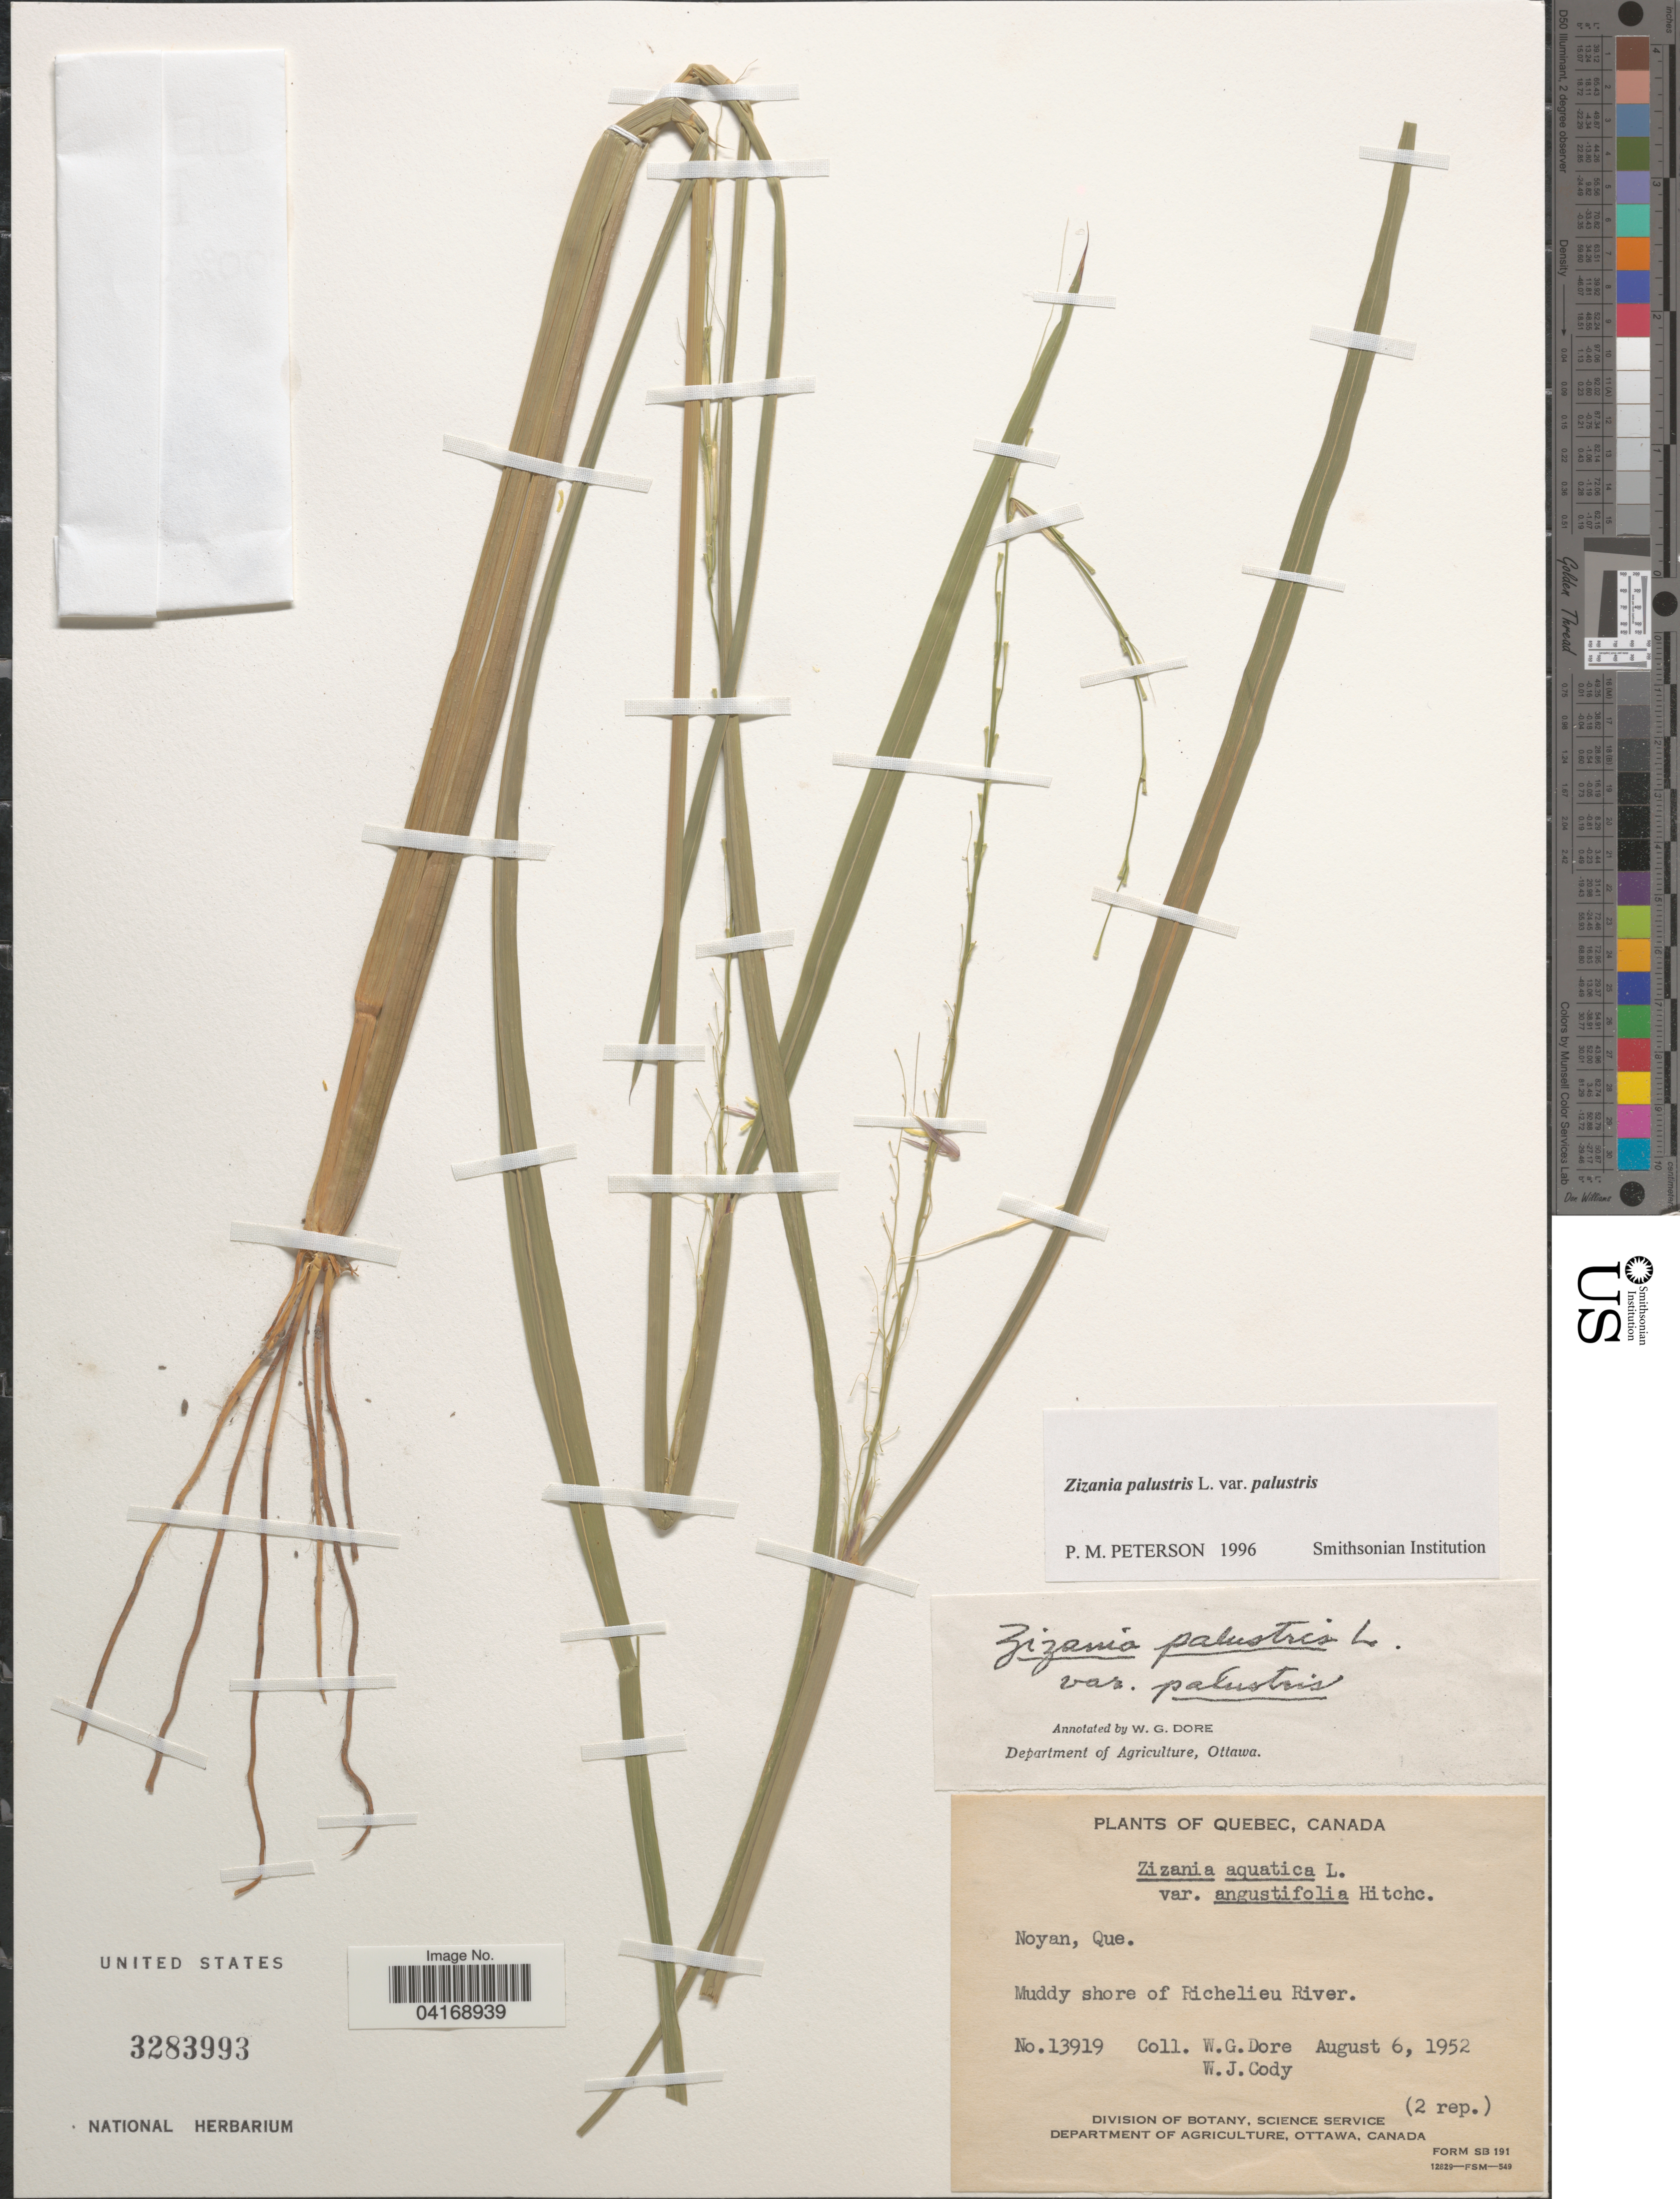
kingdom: Plantae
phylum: Tracheophyta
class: Liliopsida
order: Poales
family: Poaceae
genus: Zizania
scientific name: Zizania palustris var. palustris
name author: L.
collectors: W. Dore & W. Cody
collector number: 13919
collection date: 1952-08-06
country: Canada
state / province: Quebec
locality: Noyan, Que. Muddy shore of Richelieu River.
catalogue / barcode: US 3283993